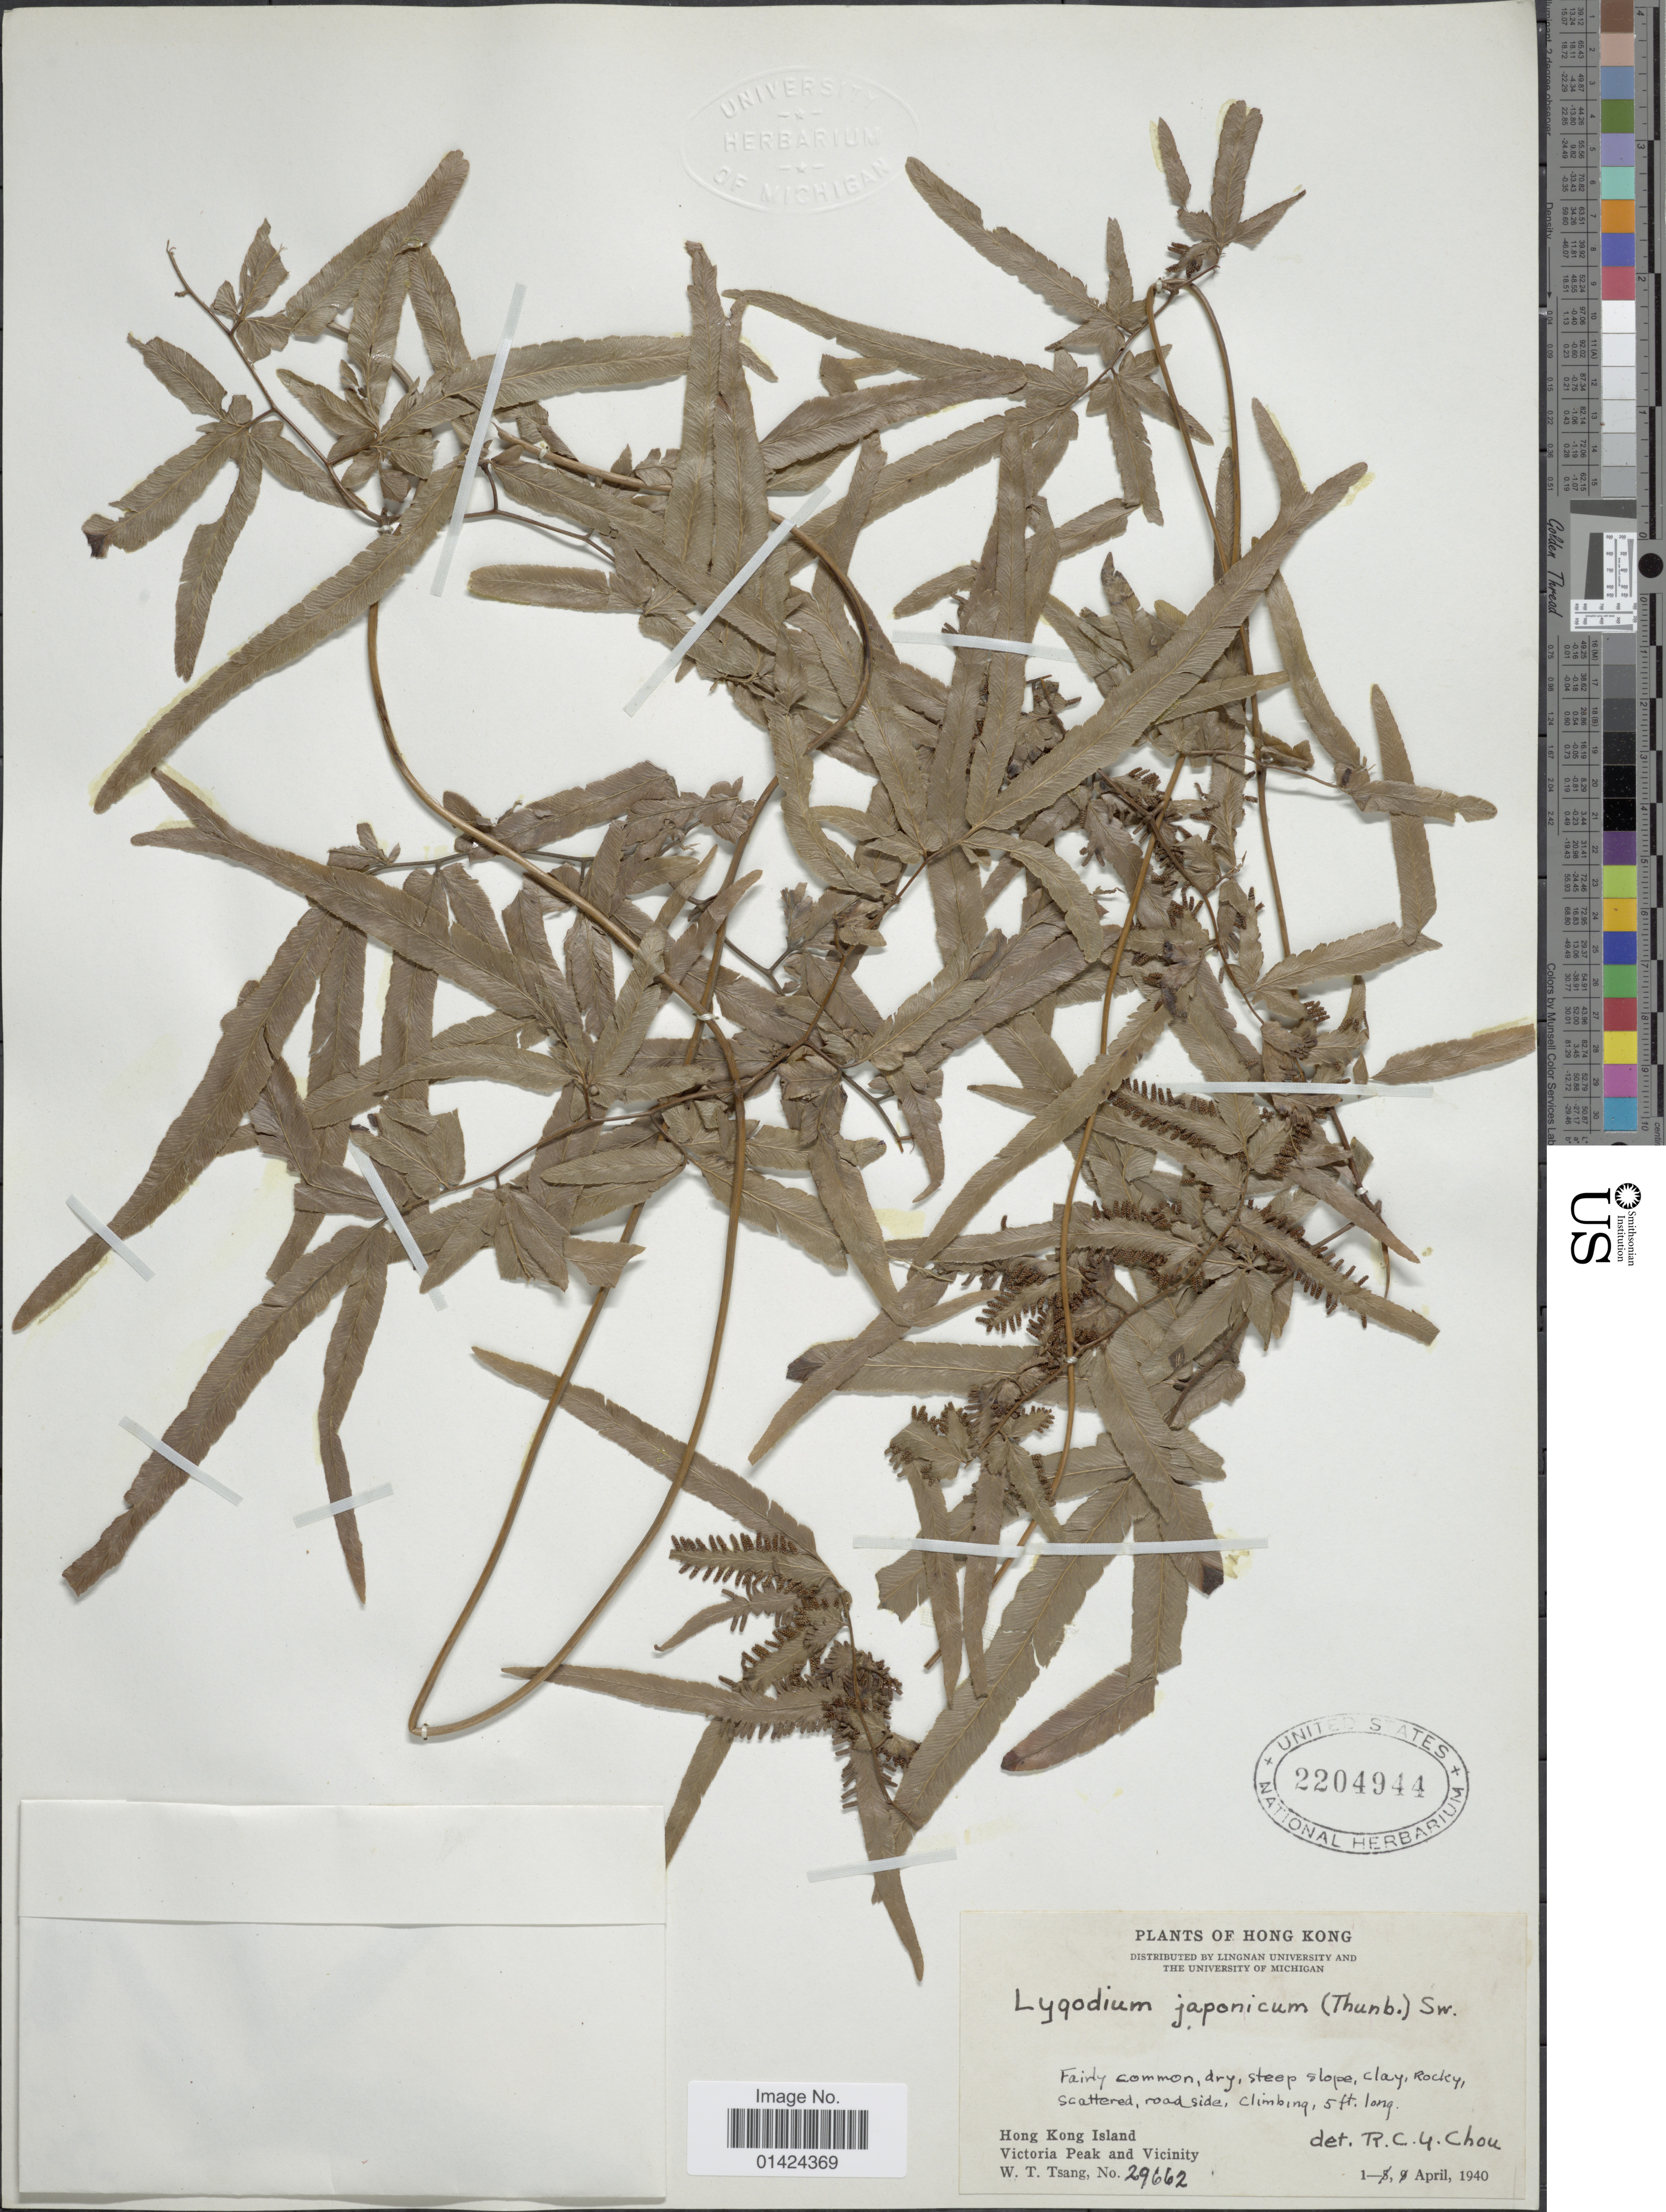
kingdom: Plantae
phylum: Tracheophyta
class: Polypodiopsida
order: Schizaeales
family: Lygodiaceae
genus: Lygodium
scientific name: Lygodium japonicum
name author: (Thunb.) Sw.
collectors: W. T. Tsang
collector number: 29662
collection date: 1940-04-01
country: China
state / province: Hong Kong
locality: Hong Kong Island. Victoria Peak and Vicinity.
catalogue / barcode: US 2204944